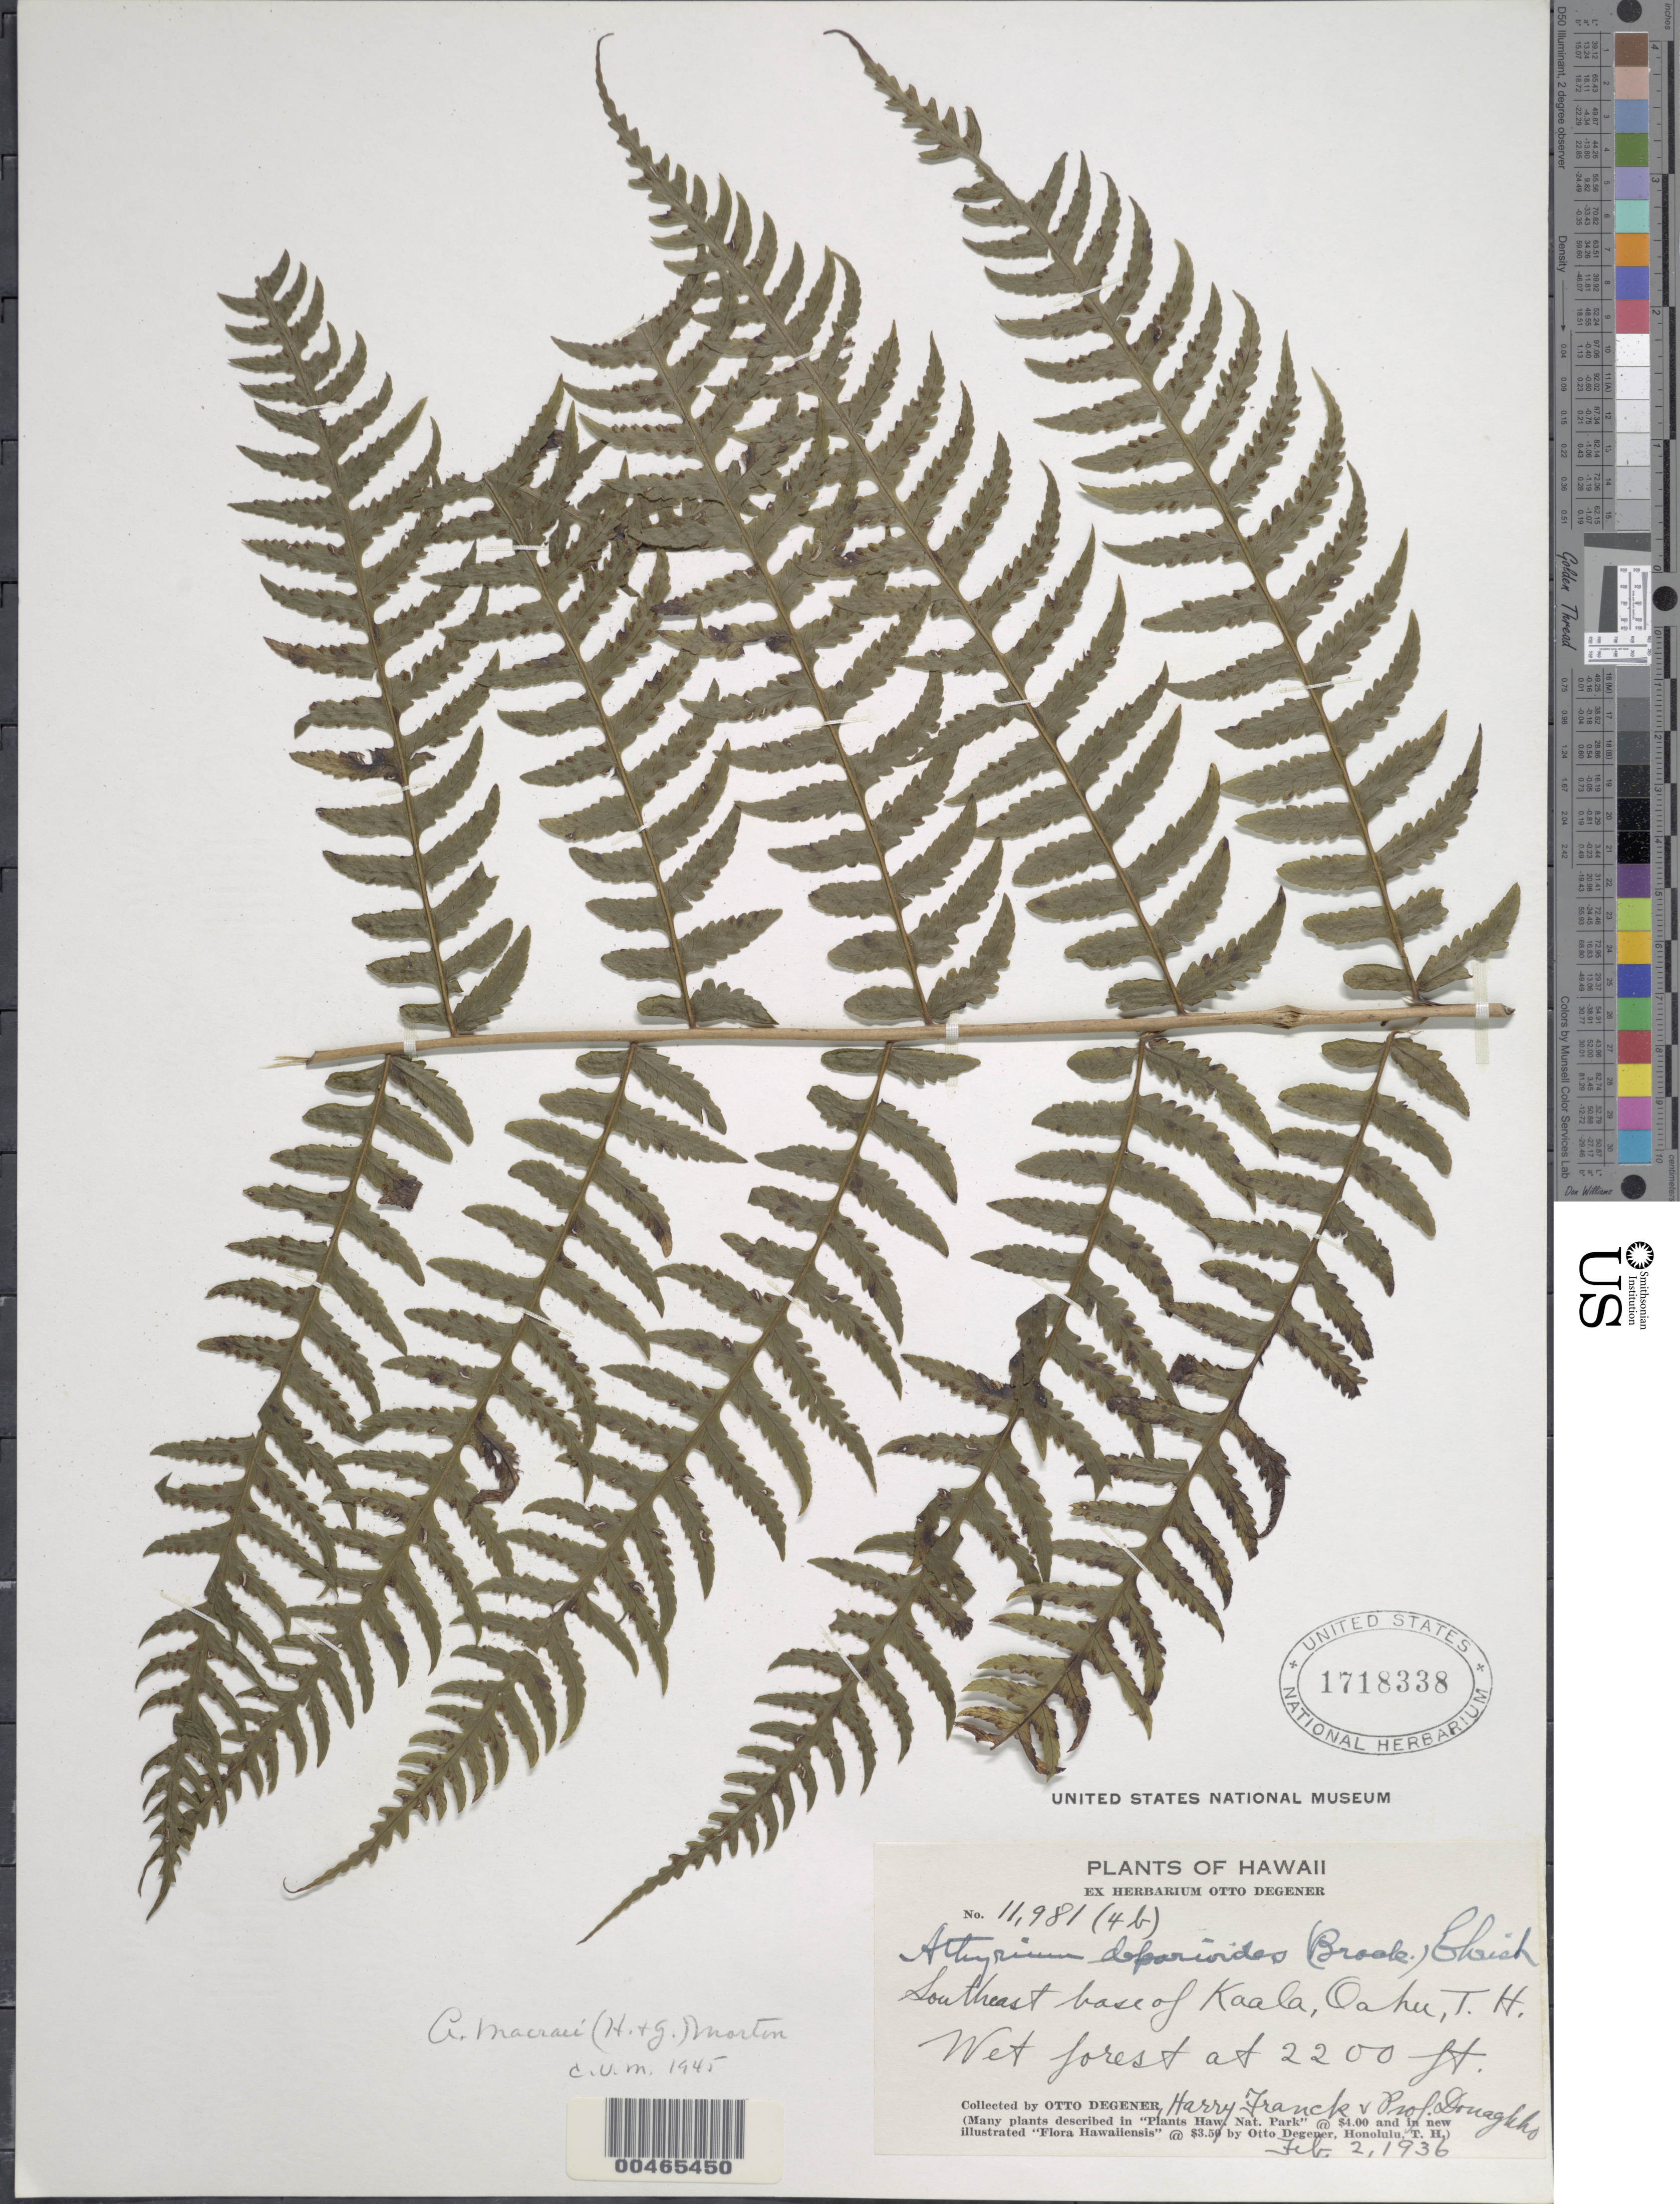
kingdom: Plantae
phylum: Tracheophyta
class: Polypodiopsida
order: Polypodiales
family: Athyriaceae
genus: Deparia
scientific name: Deparia prolifera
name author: (Kaulf.) Hook. & Grev.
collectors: O. Degener, H. Franck & P. Donaghho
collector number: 11981(4b)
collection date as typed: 2 Feb 1936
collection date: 1936-02-02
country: United States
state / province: Hawaii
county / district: Honolulu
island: Oahu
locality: SE base of Kaala, Oahu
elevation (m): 671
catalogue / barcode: US 1718338